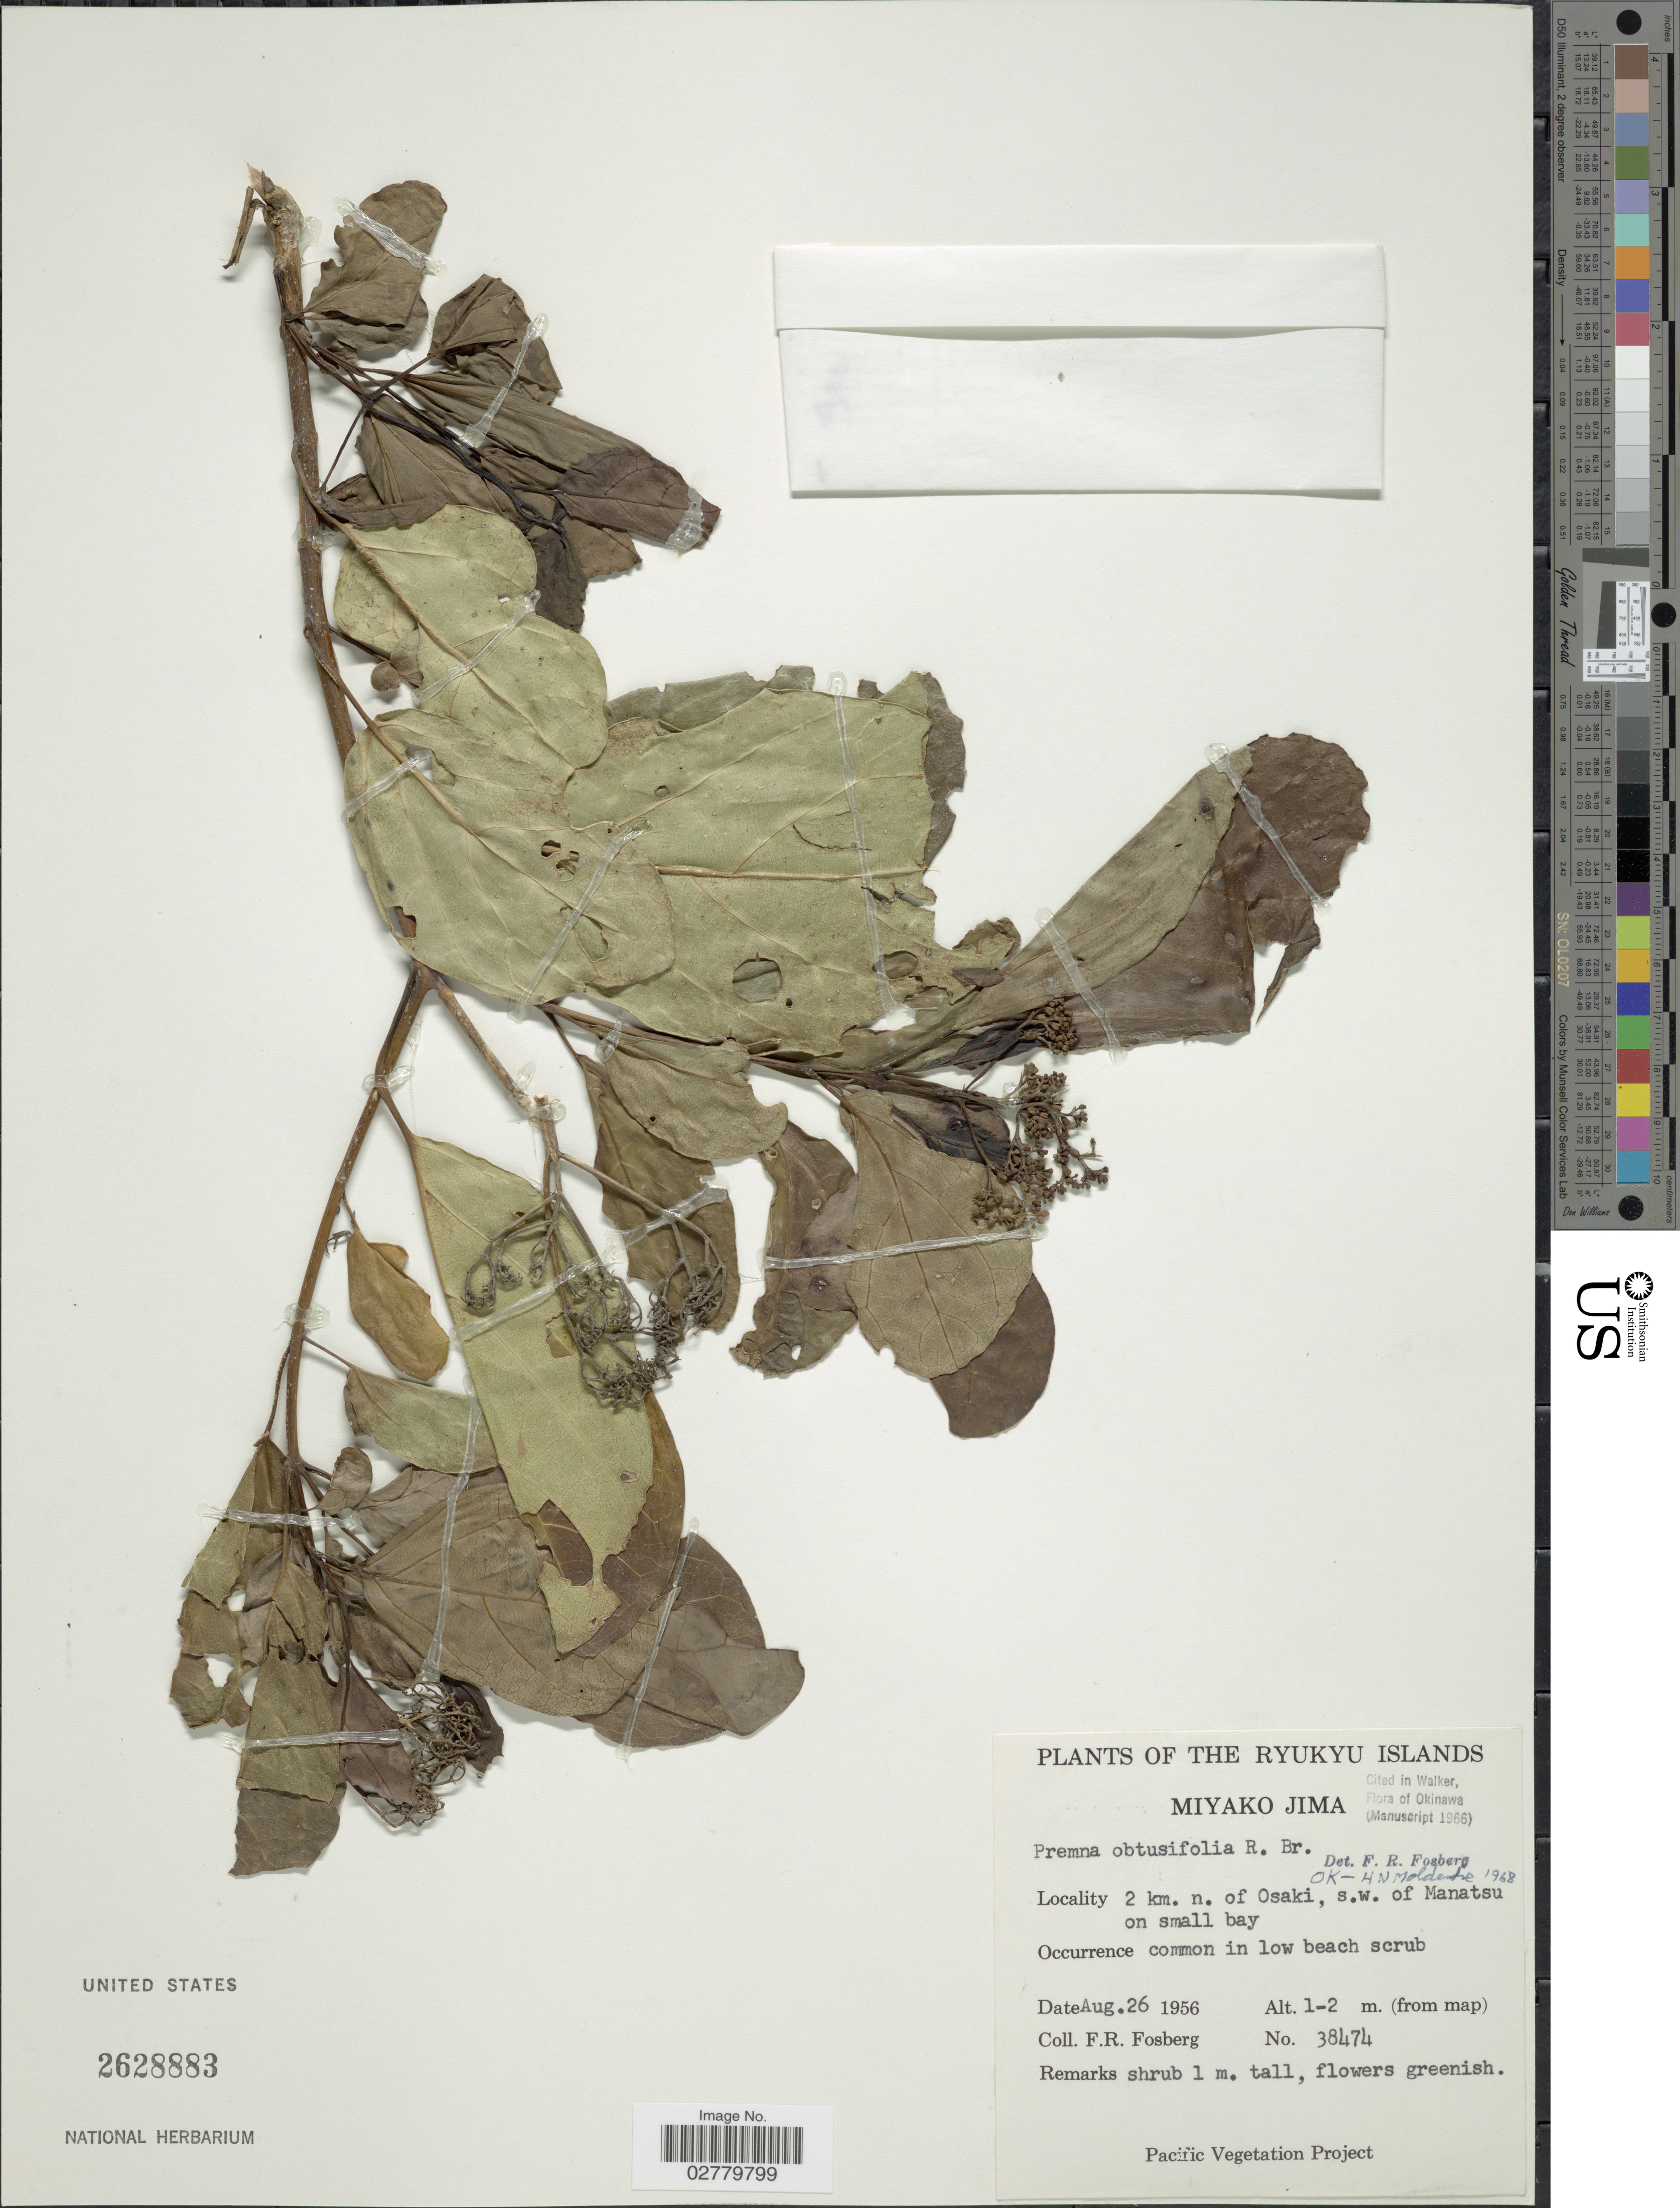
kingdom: Plantae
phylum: Tracheophyta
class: Magnoliopsida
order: Lamiales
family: Lamiaceae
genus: Premna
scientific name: Premna obtusifolia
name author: R. Br.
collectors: F. R. Fosberg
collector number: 38474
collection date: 1956-08-26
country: Japan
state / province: Okinawa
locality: The Ryukyu Islands. Miyako Jima. 2 km. n. of Osaki, s.w. of Manatsu on small bay.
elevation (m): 1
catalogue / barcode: US 2628883